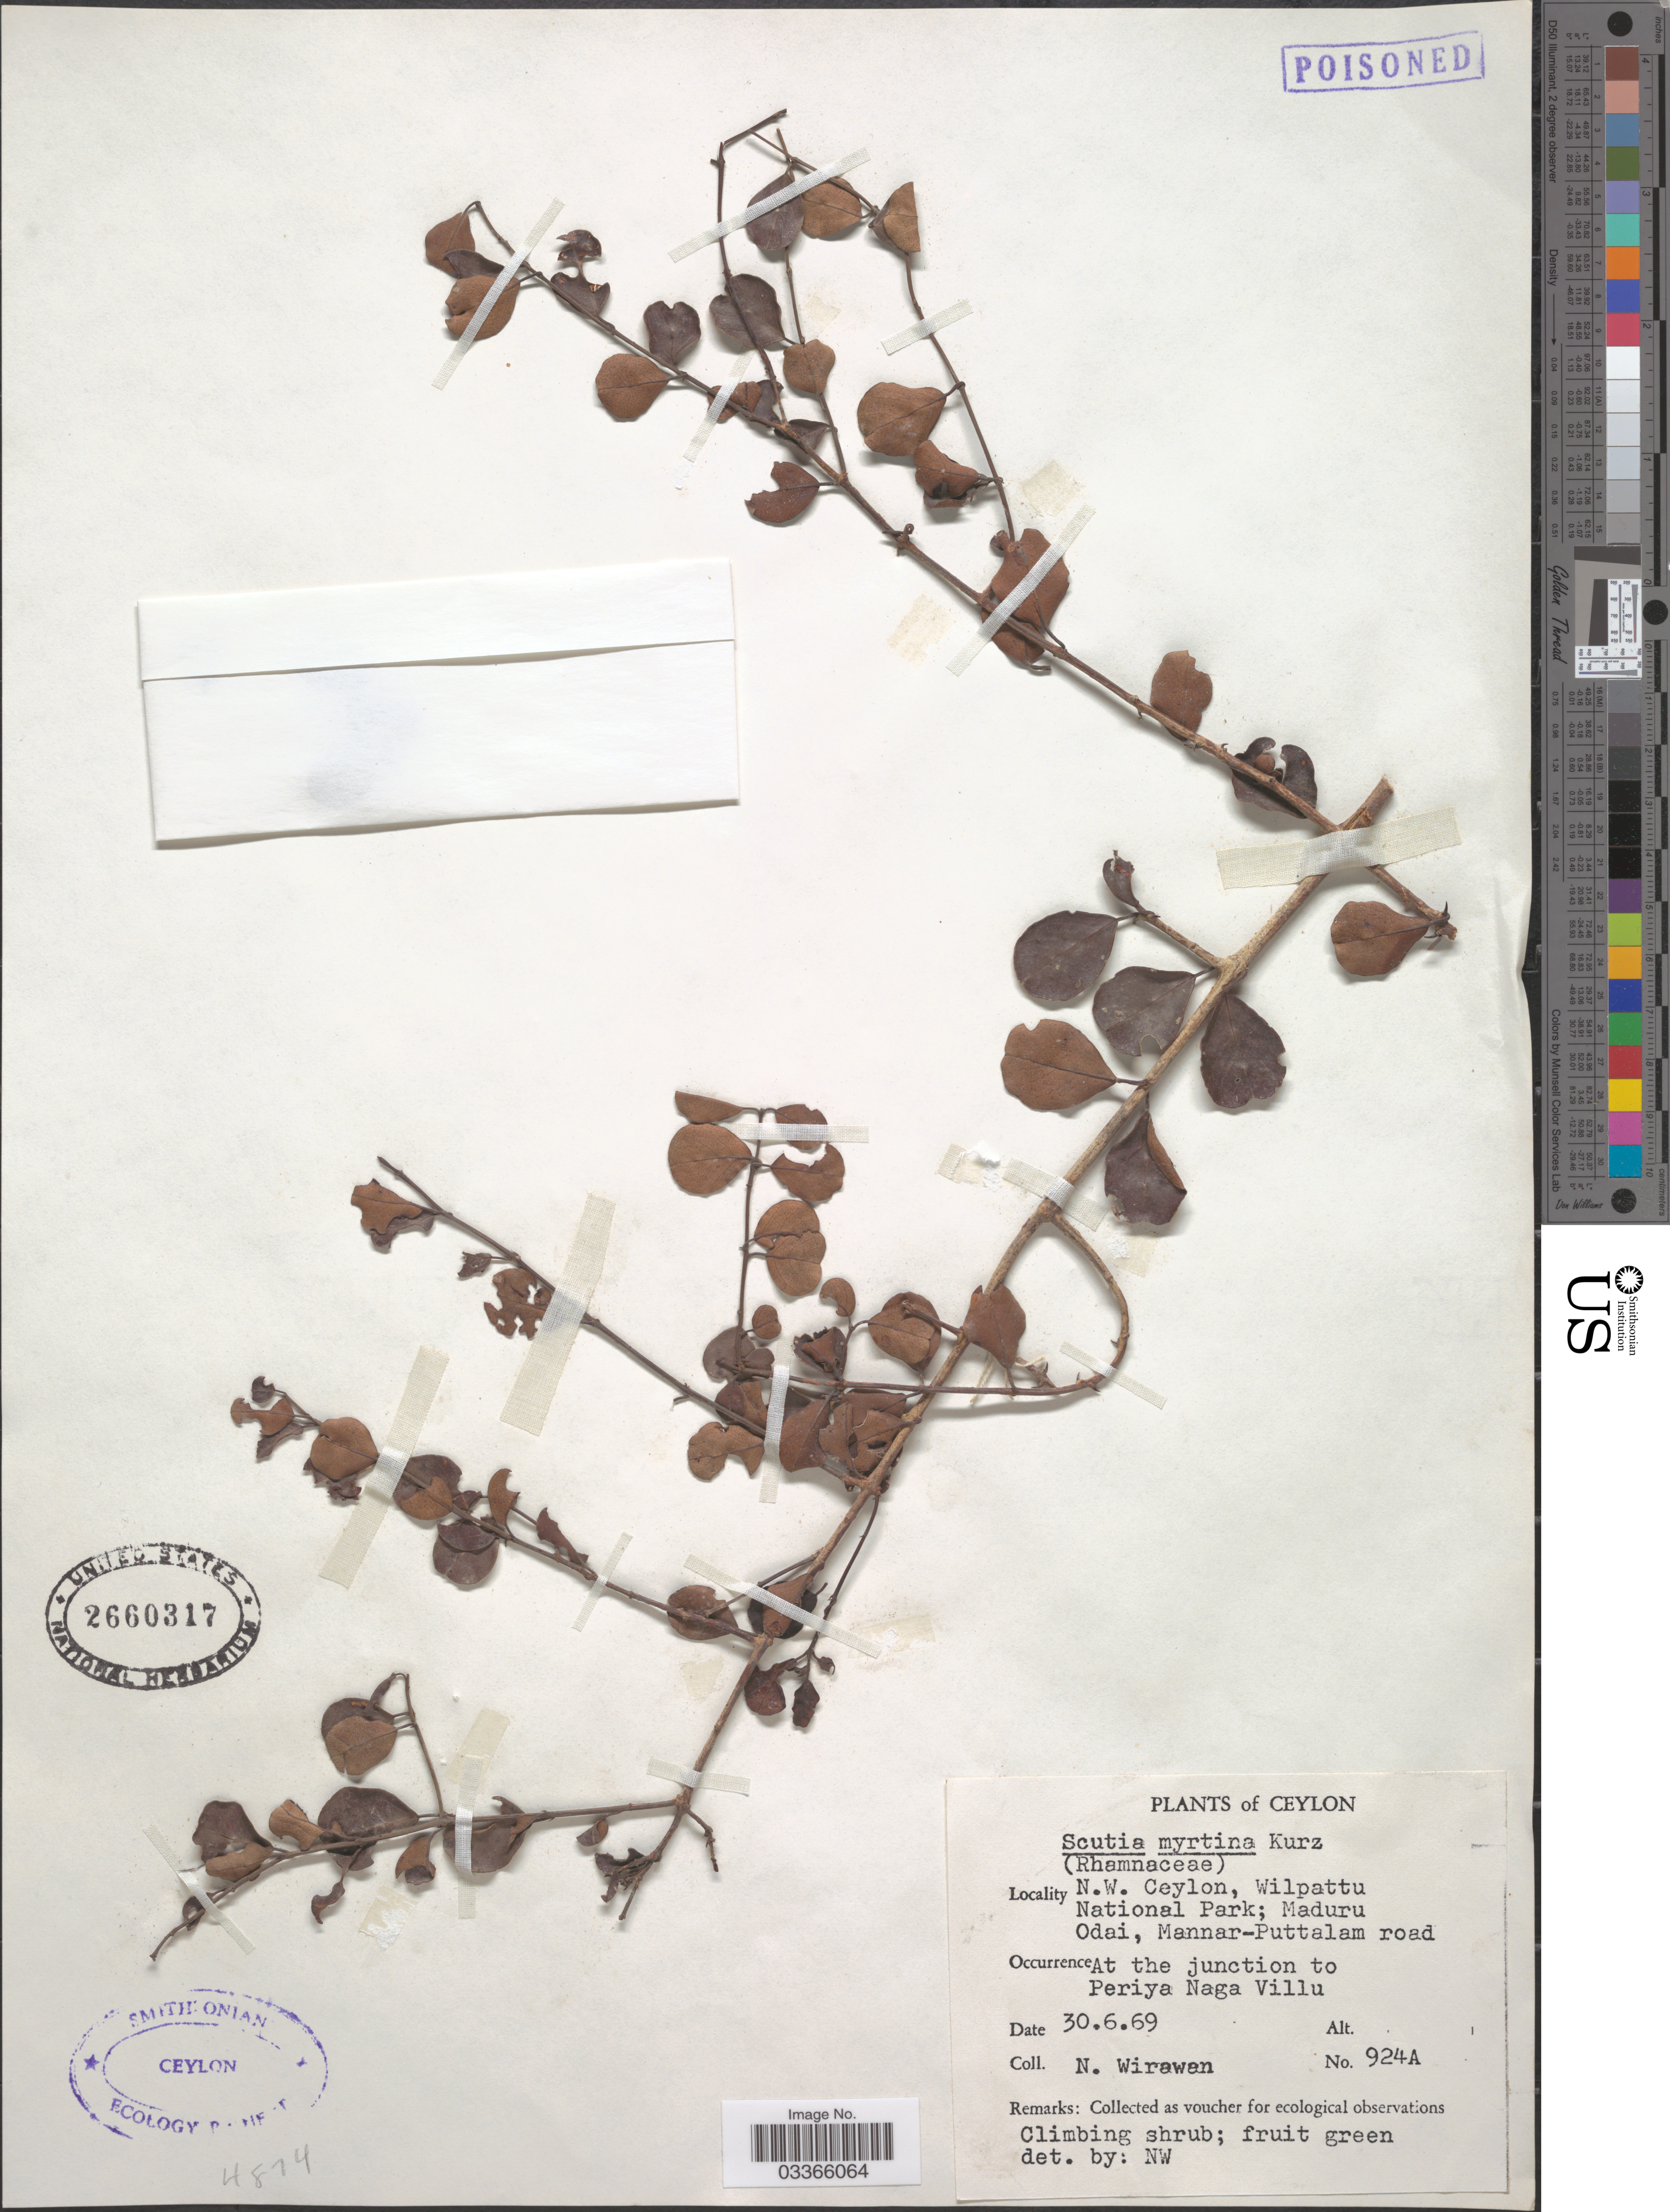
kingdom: Plantae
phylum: Tracheophyta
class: Magnoliopsida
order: Rosales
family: Rhamnaceae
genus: Scutia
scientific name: Scutia myrtina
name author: (Burm. f.) Kurz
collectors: N. Wirawan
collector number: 924A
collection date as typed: Transcribed d/m/y: 30/6/69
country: Sri Lanka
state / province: North Western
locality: Ceylon, N.W. Ceylon, Wilpattu National Park; Maduru Odai, Mannar-Puttalam road, At the junction to Periya Naga Villu.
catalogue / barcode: US 2660317